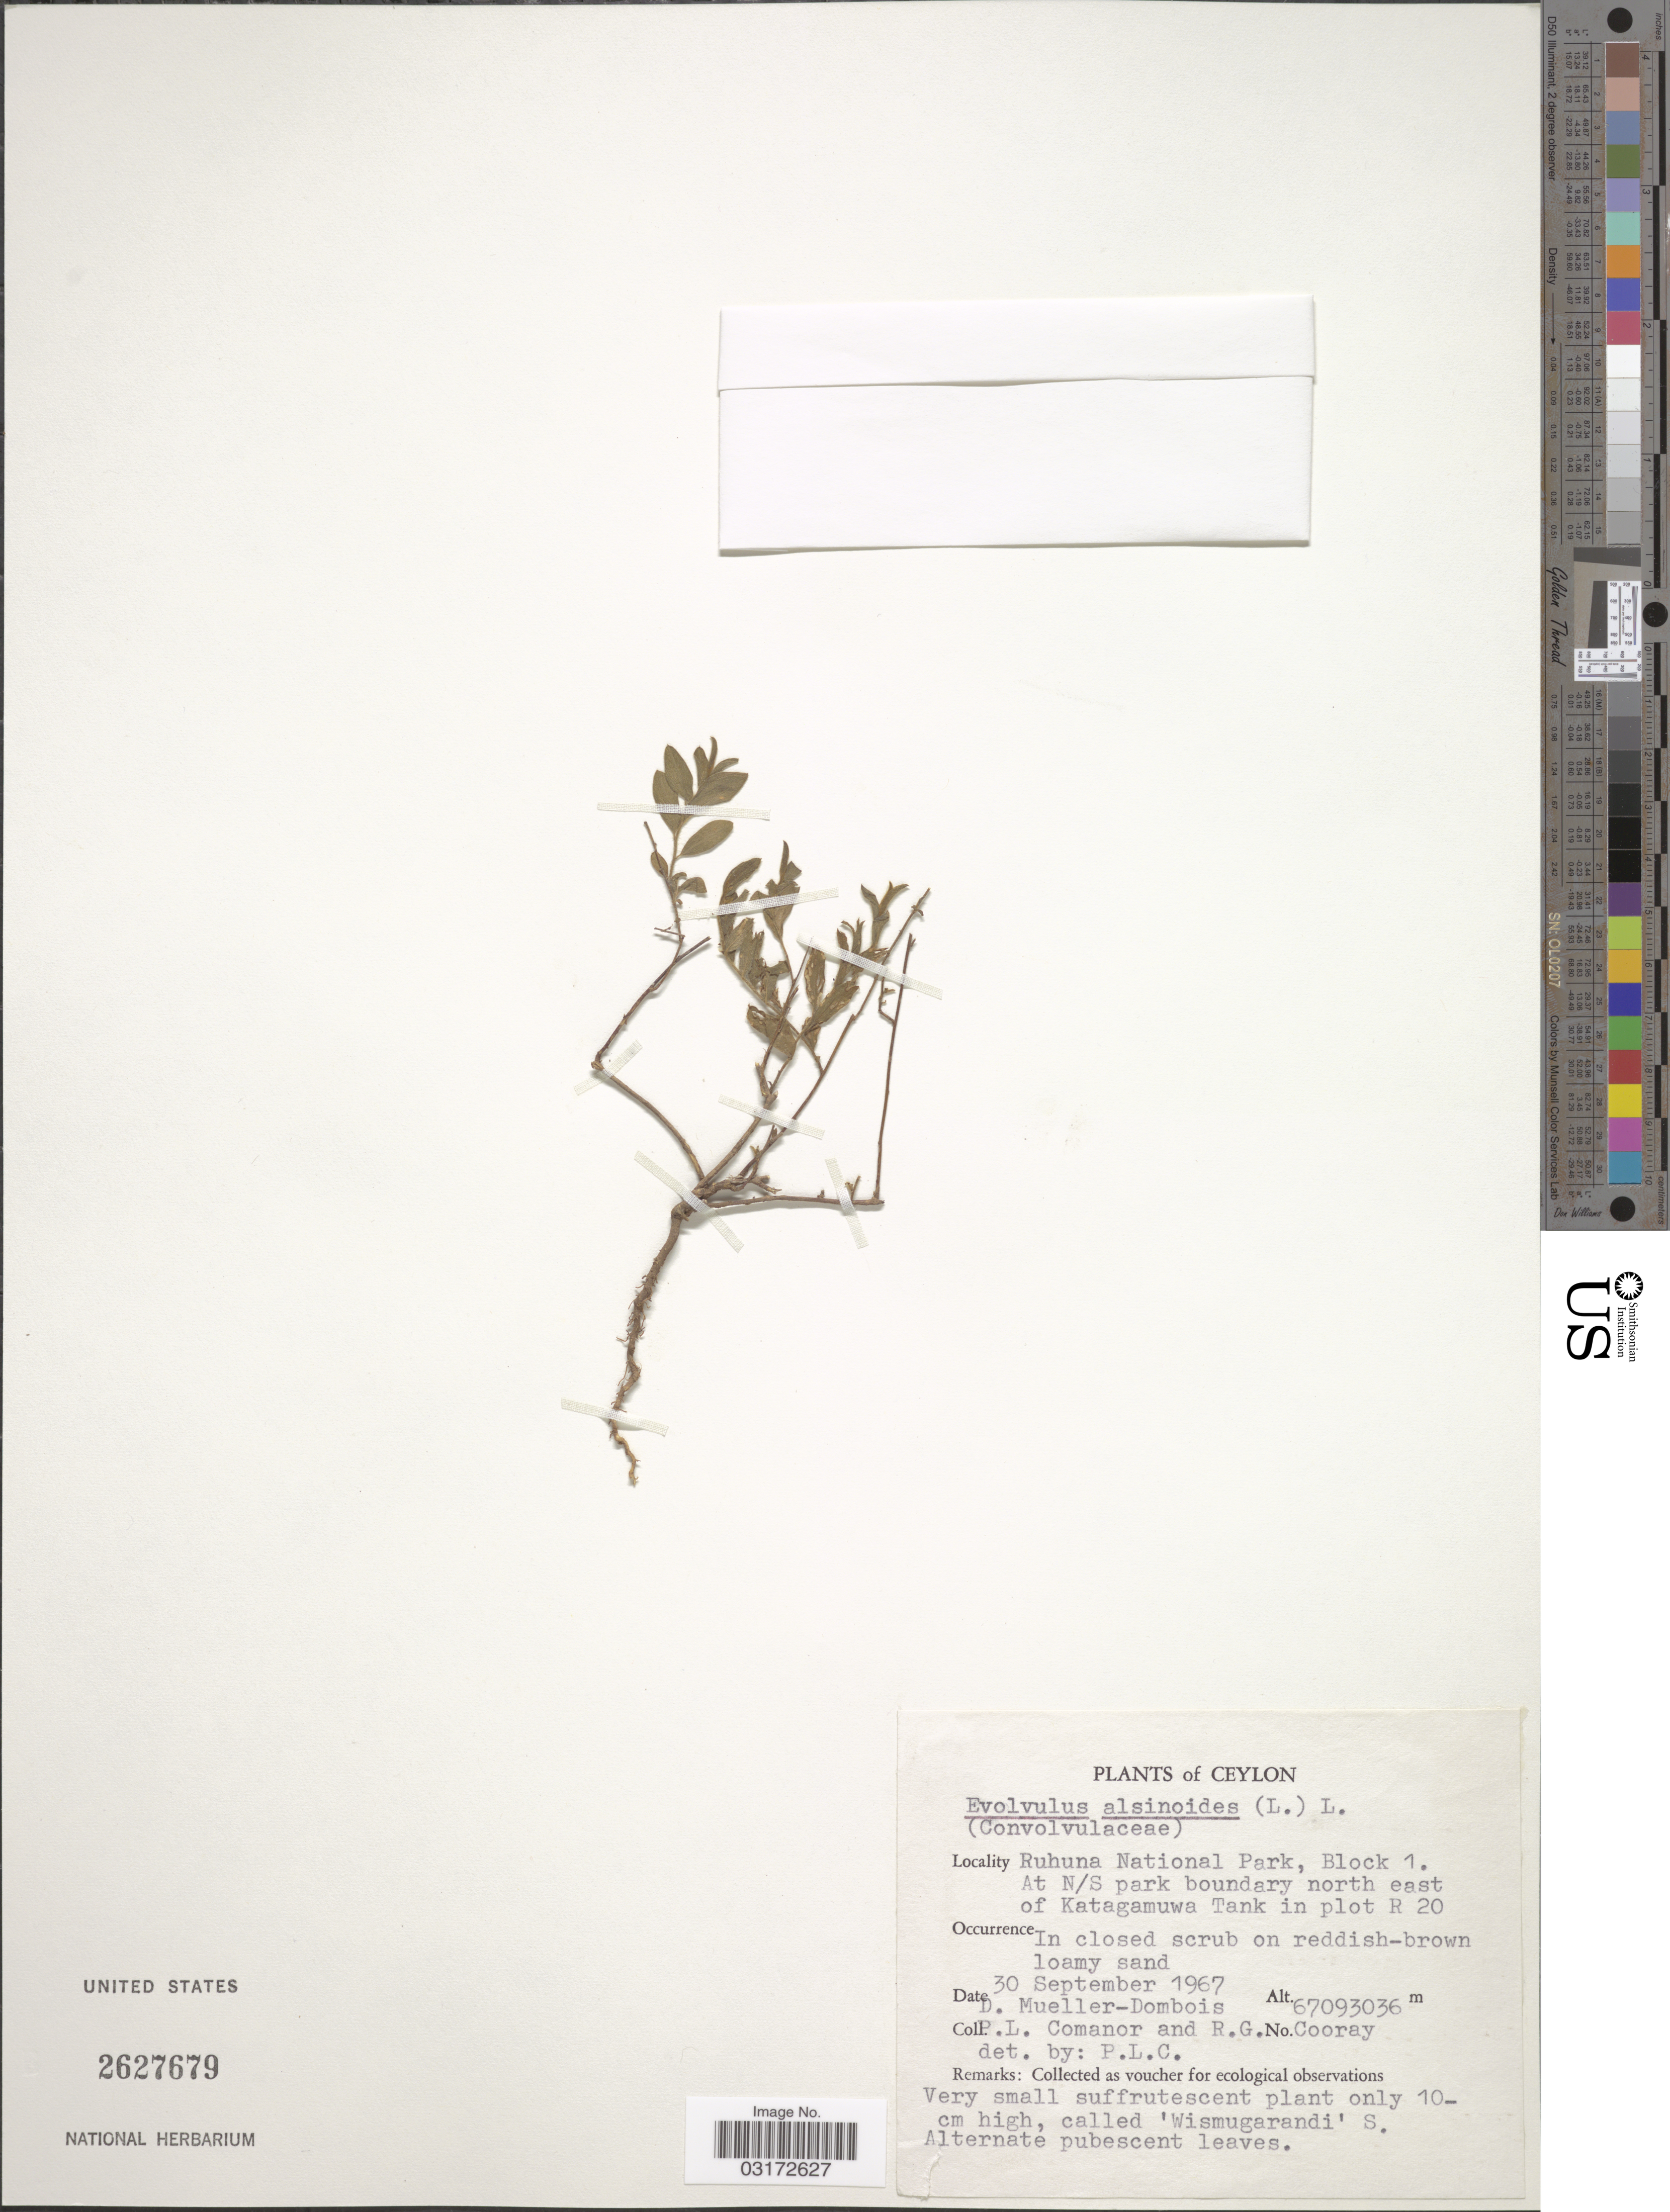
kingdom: Plantae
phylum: Tracheophyta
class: Magnoliopsida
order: Solanales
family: Convolvulaceae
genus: Evolvulus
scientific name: Evolvulus alsinoides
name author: (L.) L.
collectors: D. Mueller-Dombois, P. Comanor & R. Cooray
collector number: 67093036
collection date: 1967-09-30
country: Sri Lanka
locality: Ceylon. Ruhuna National Park, Block 1. At N/S park boundary north east of Katagamuwa Tank in plot R 20.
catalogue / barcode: US 2627679